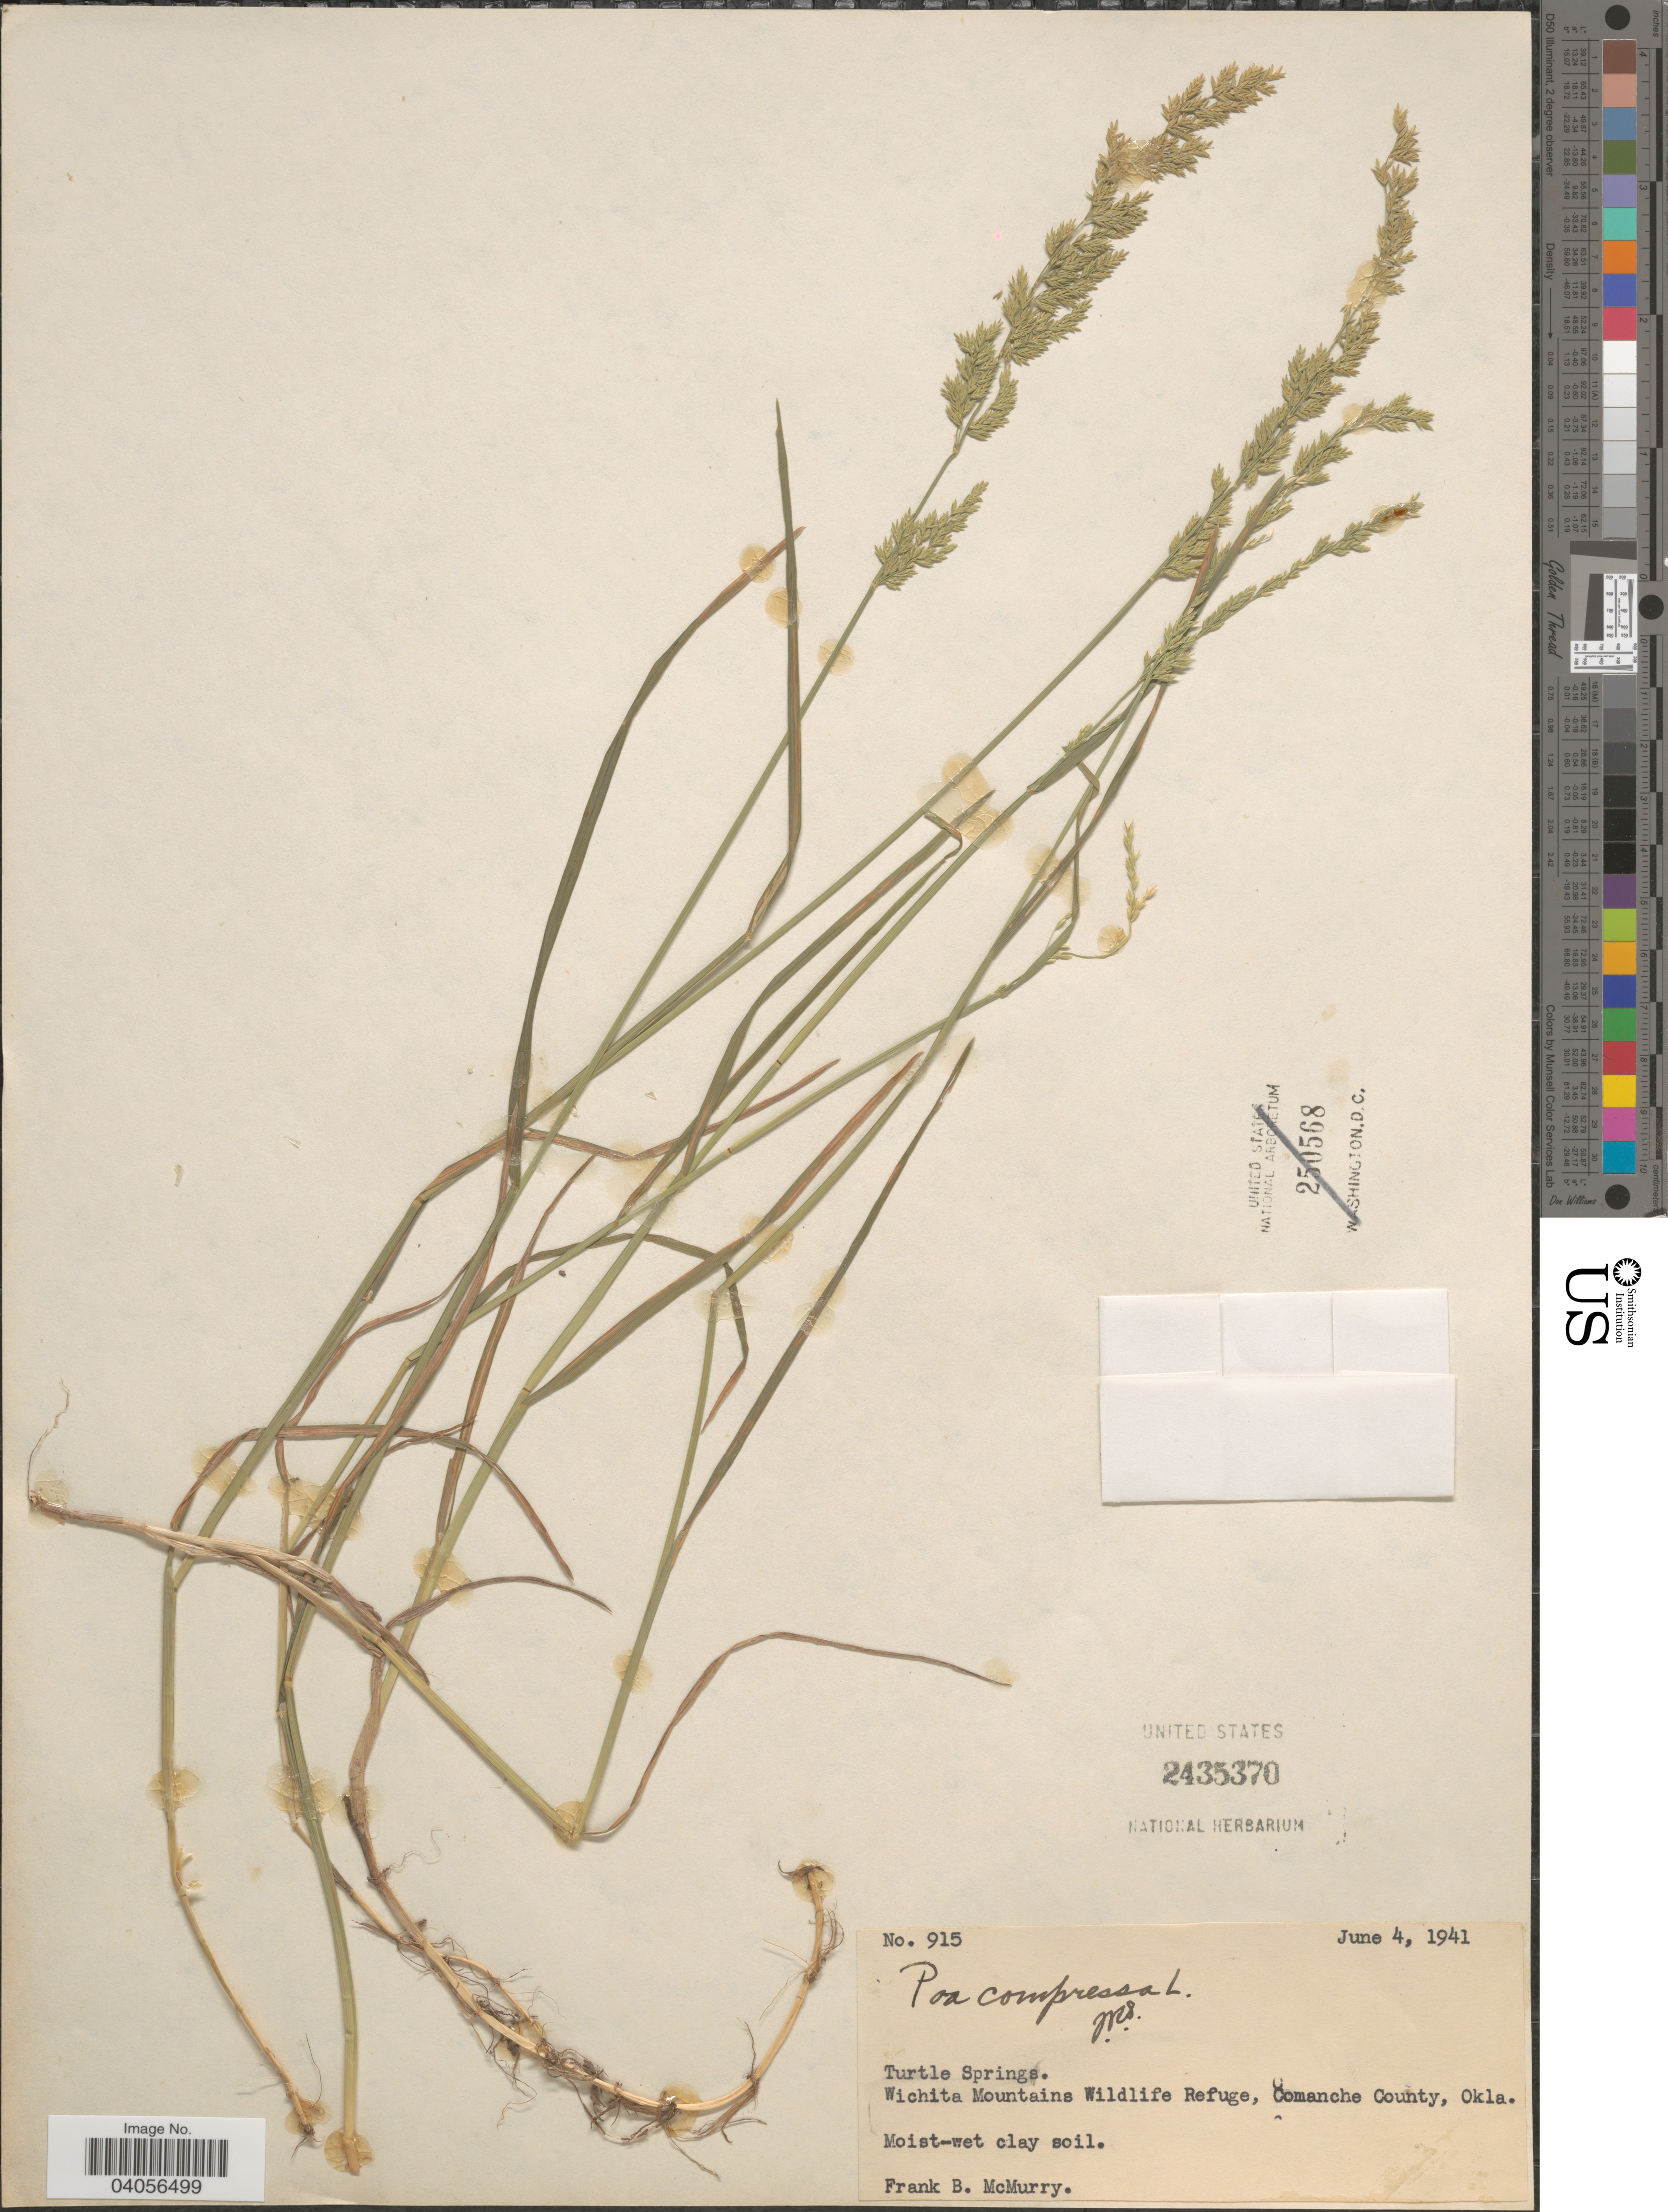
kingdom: Plantae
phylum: Tracheophyta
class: Liliopsida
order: Poales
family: Poaceae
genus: Poa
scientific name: Poa compressa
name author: L.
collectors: F. B. McMurry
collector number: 915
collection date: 1941-06-04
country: United States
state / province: Oklahoma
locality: Turtle Springs. Wichita Mountains Wildlife Refuge, Comanche County.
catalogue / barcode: US 2435370